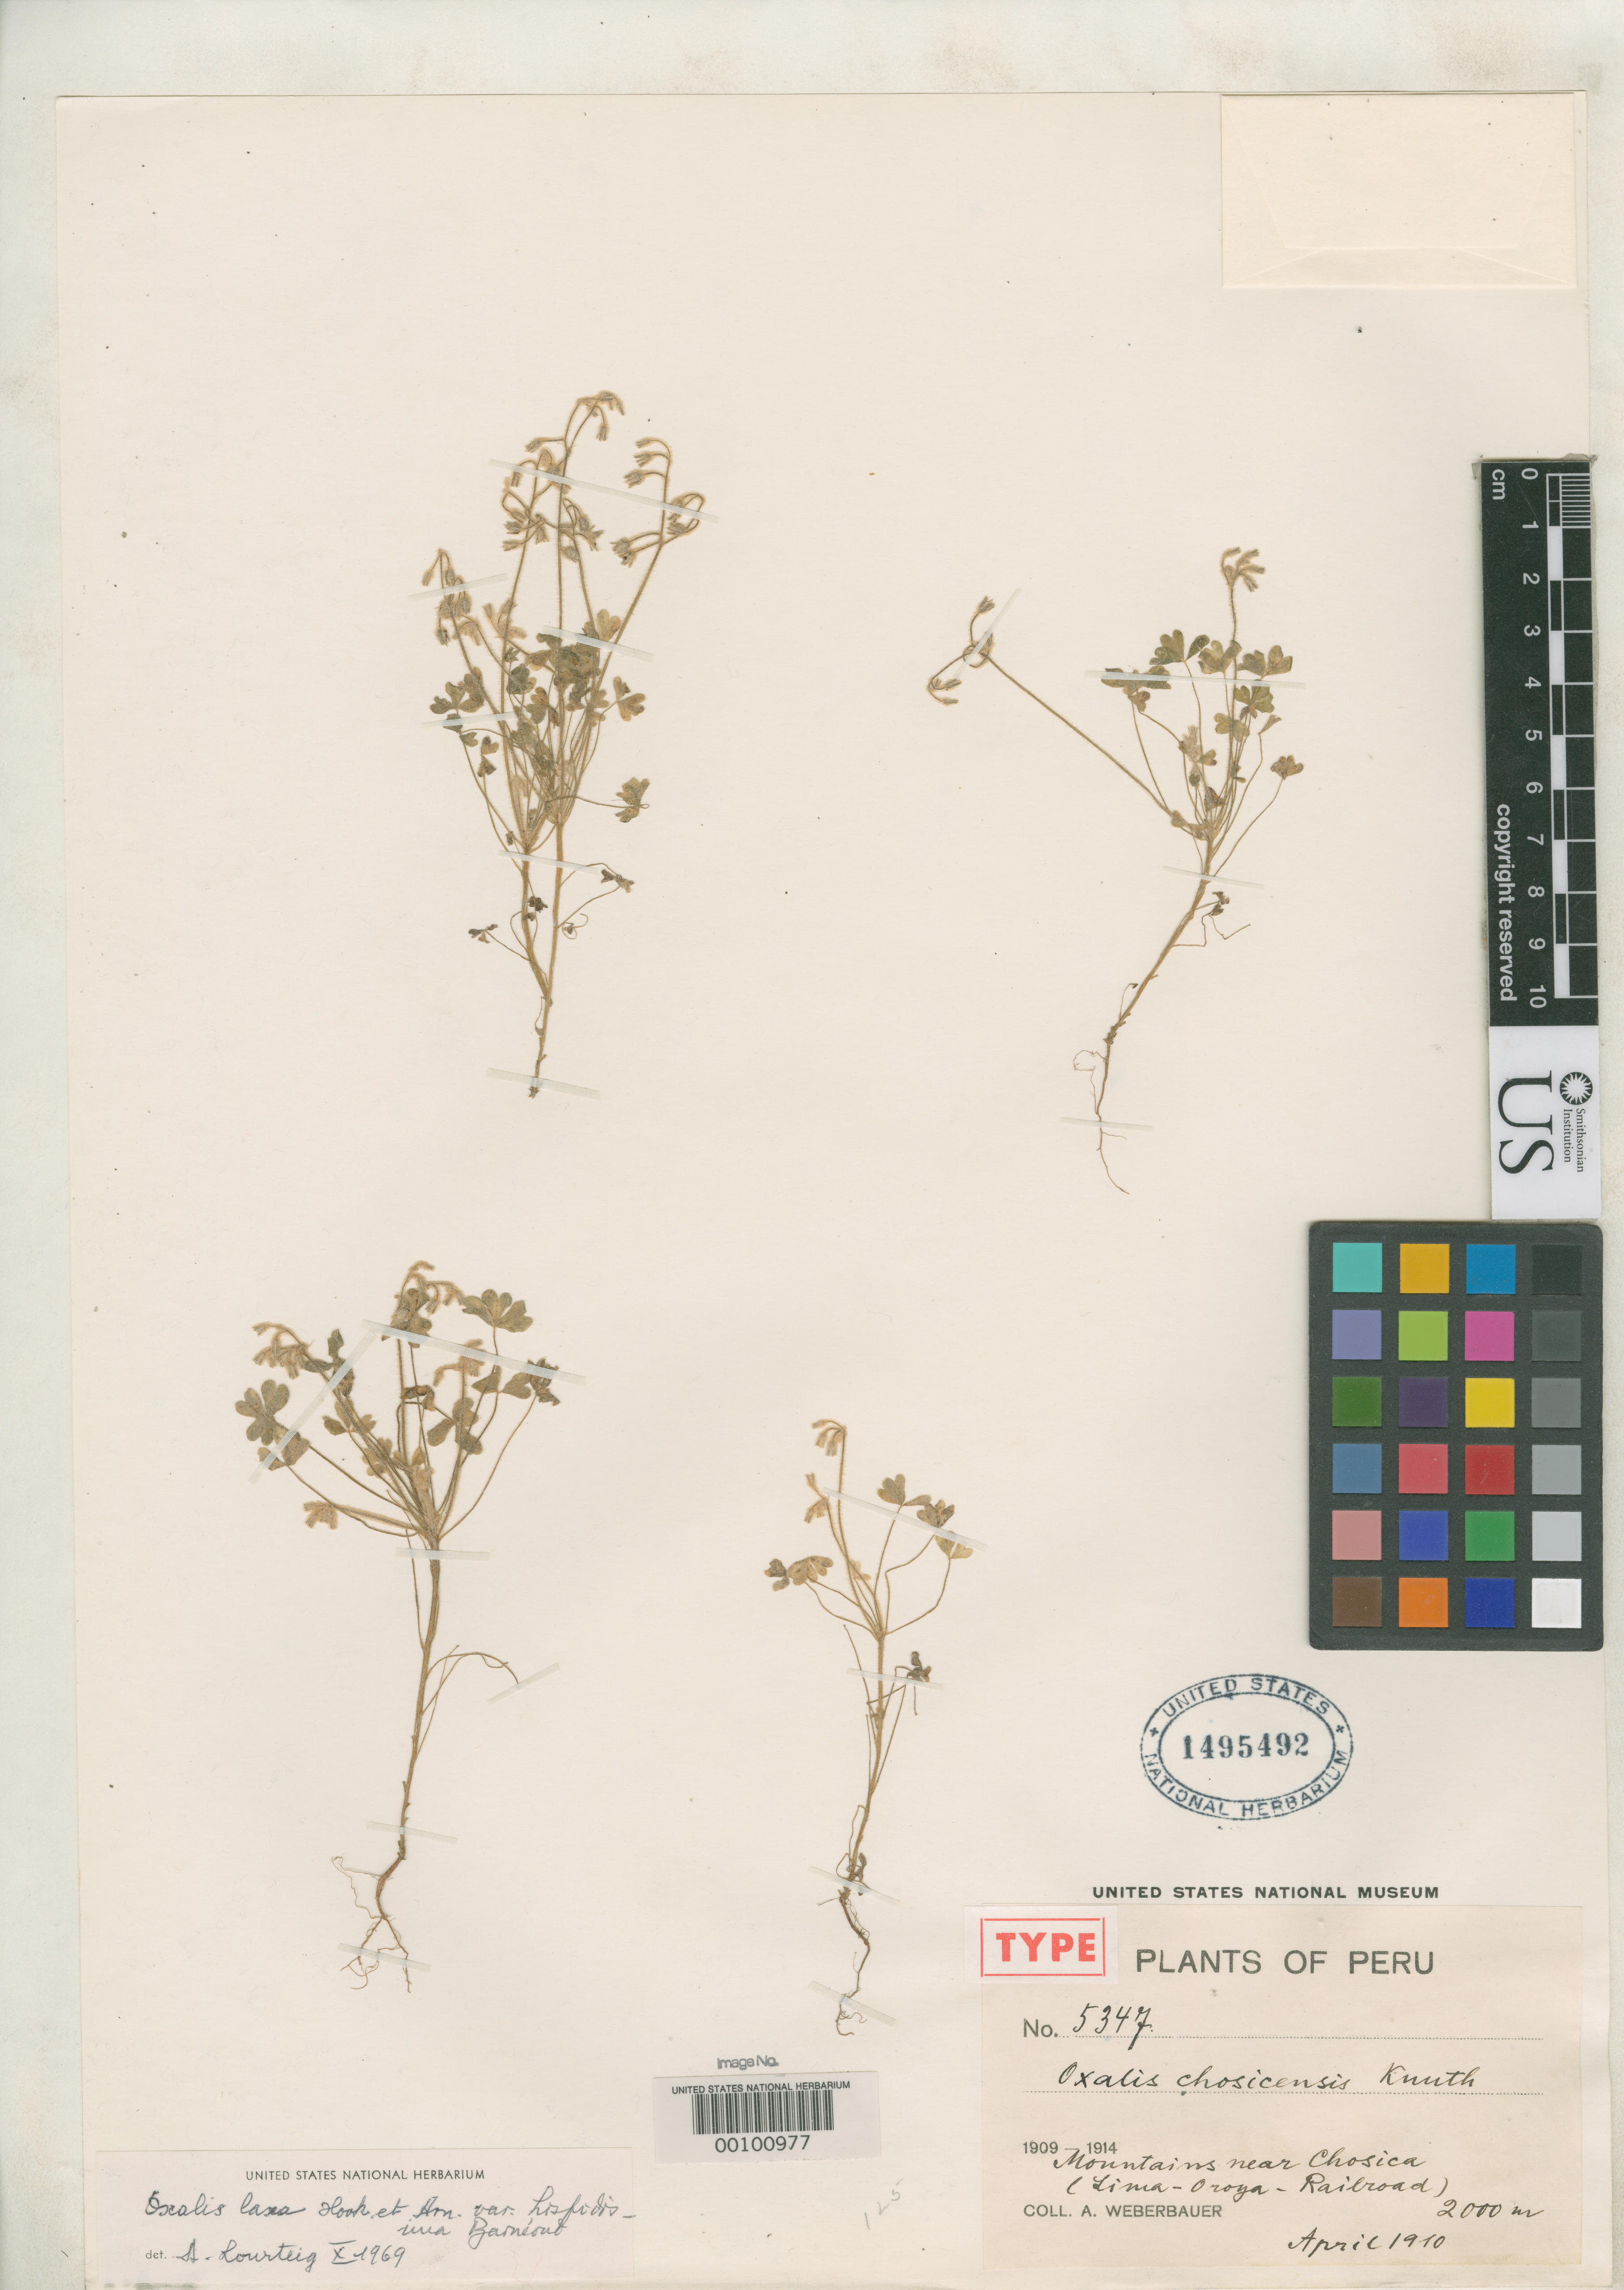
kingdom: Plantae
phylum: Tracheophyta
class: Magnoliopsida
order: Oxalidales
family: Oxalidaceae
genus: Oxalis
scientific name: Oxalis chosicensis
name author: R. Knuth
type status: Type Collection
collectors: A. Weberbauer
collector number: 5347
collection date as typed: Apr 1910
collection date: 1910-04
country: Peru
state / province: Lima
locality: Near Chosica.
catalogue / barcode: US 1495492